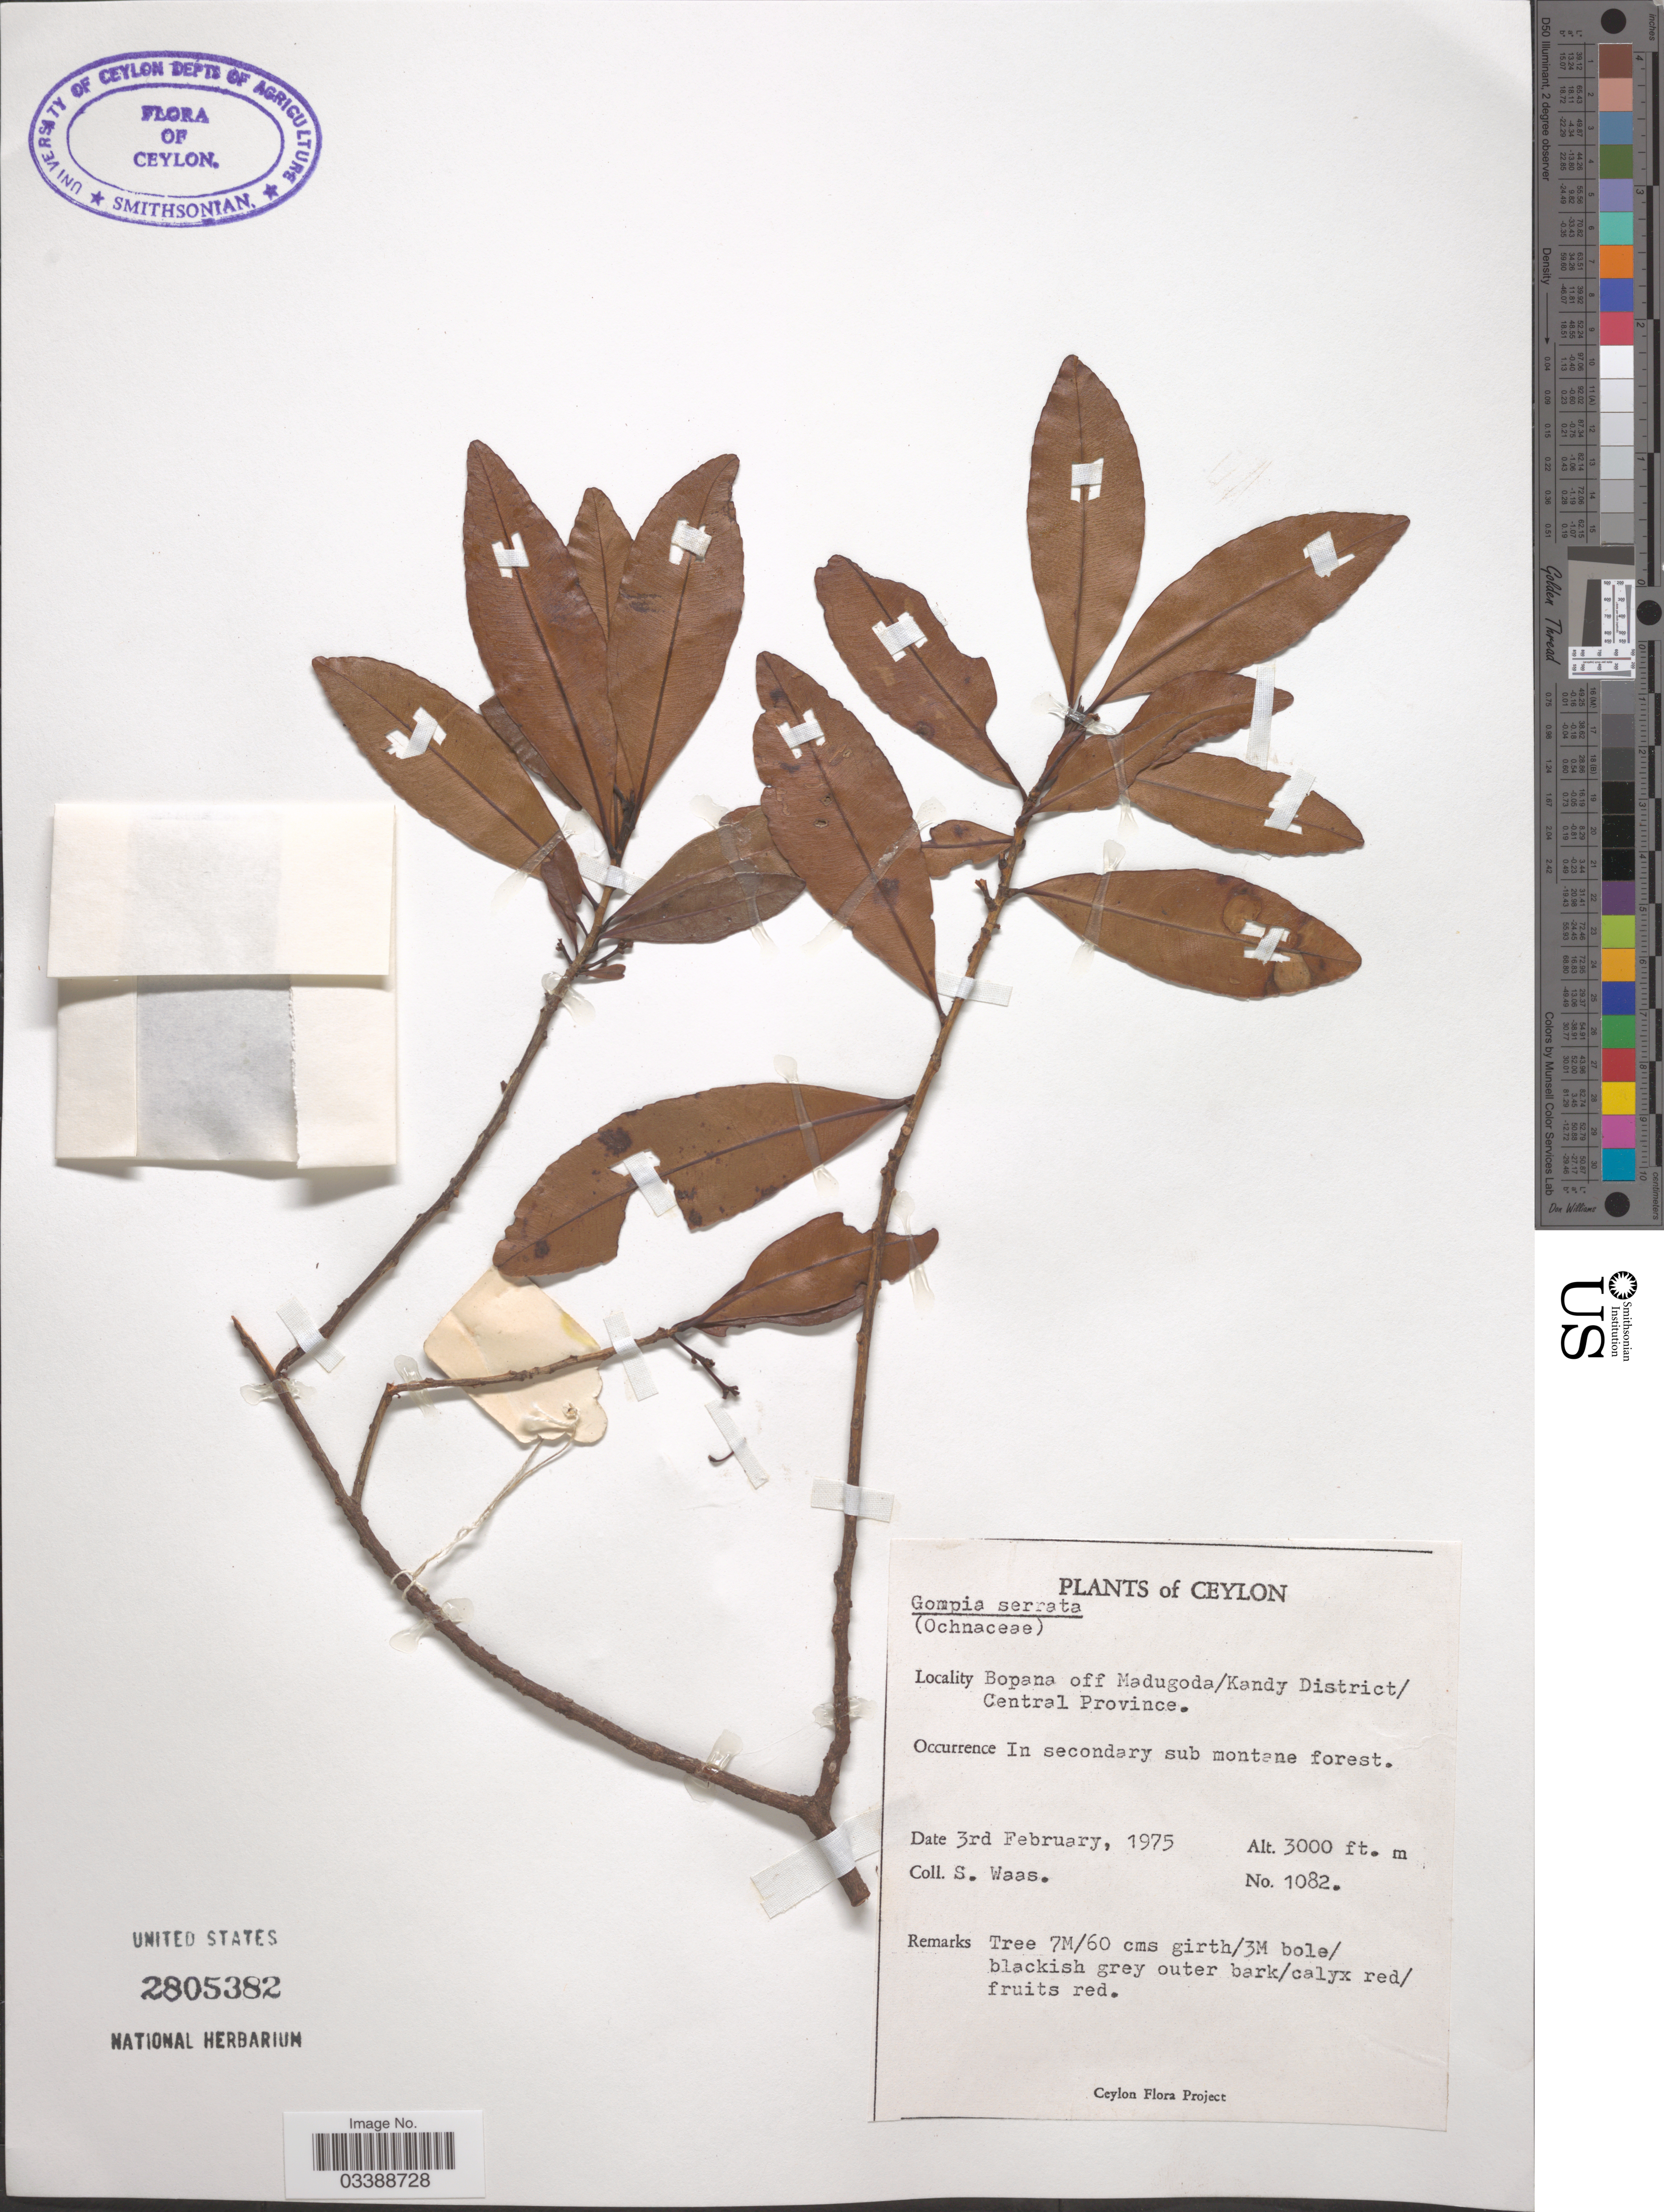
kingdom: Plantae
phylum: Tracheophyta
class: Magnoliopsida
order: Malpighiales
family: Ochnaceae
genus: Campylospermum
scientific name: Campylospermum serratum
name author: (Gaertn.) Bittrich & M.C.E. Amaral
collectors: S. Waas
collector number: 1082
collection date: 1975-02-03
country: Sri Lanka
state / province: Central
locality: Ceylon. Bopana off Madugoda/Kandy District.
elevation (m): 914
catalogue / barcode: US 2805382